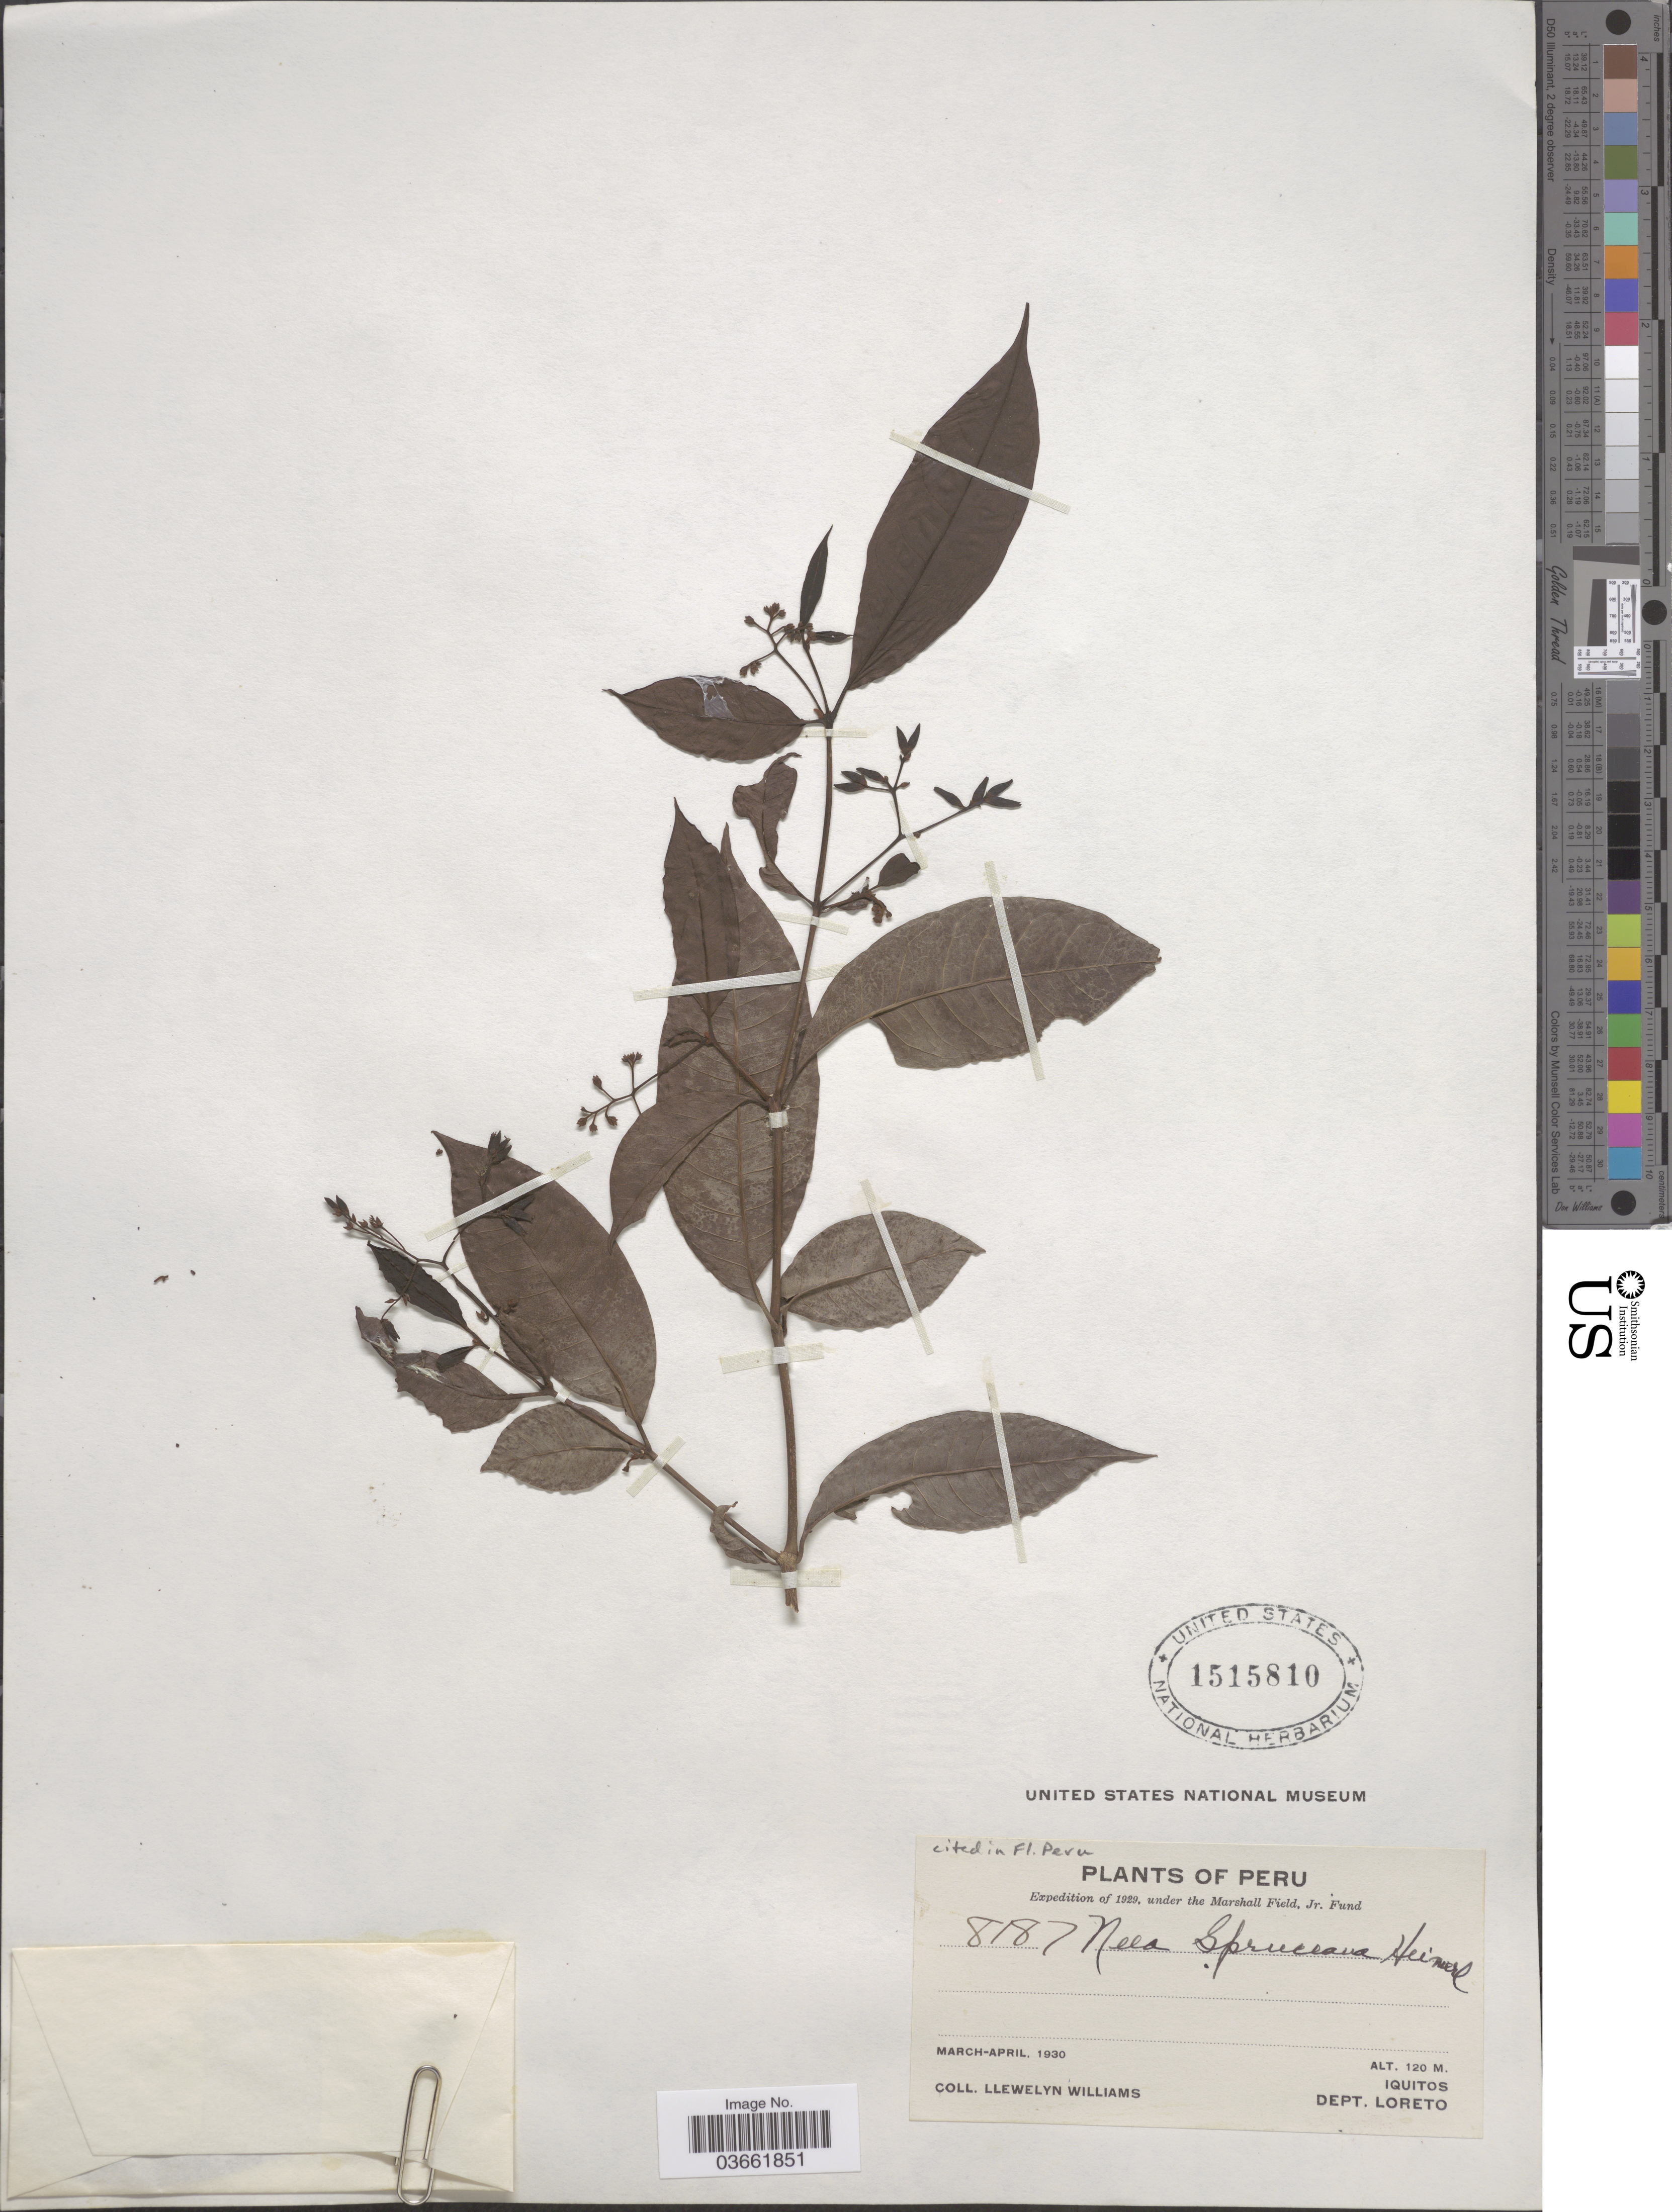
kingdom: Plantae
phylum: Tracheophyta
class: Magnoliopsida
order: Caryophyllales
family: Nyctaginaceae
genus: Neea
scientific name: Neea spruceana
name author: Heimerl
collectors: Ll. Williams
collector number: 8187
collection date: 1930-03/1930-04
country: Peru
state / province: Loreto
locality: Iquitos. Dept. Loreto.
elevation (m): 120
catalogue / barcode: US 1515810